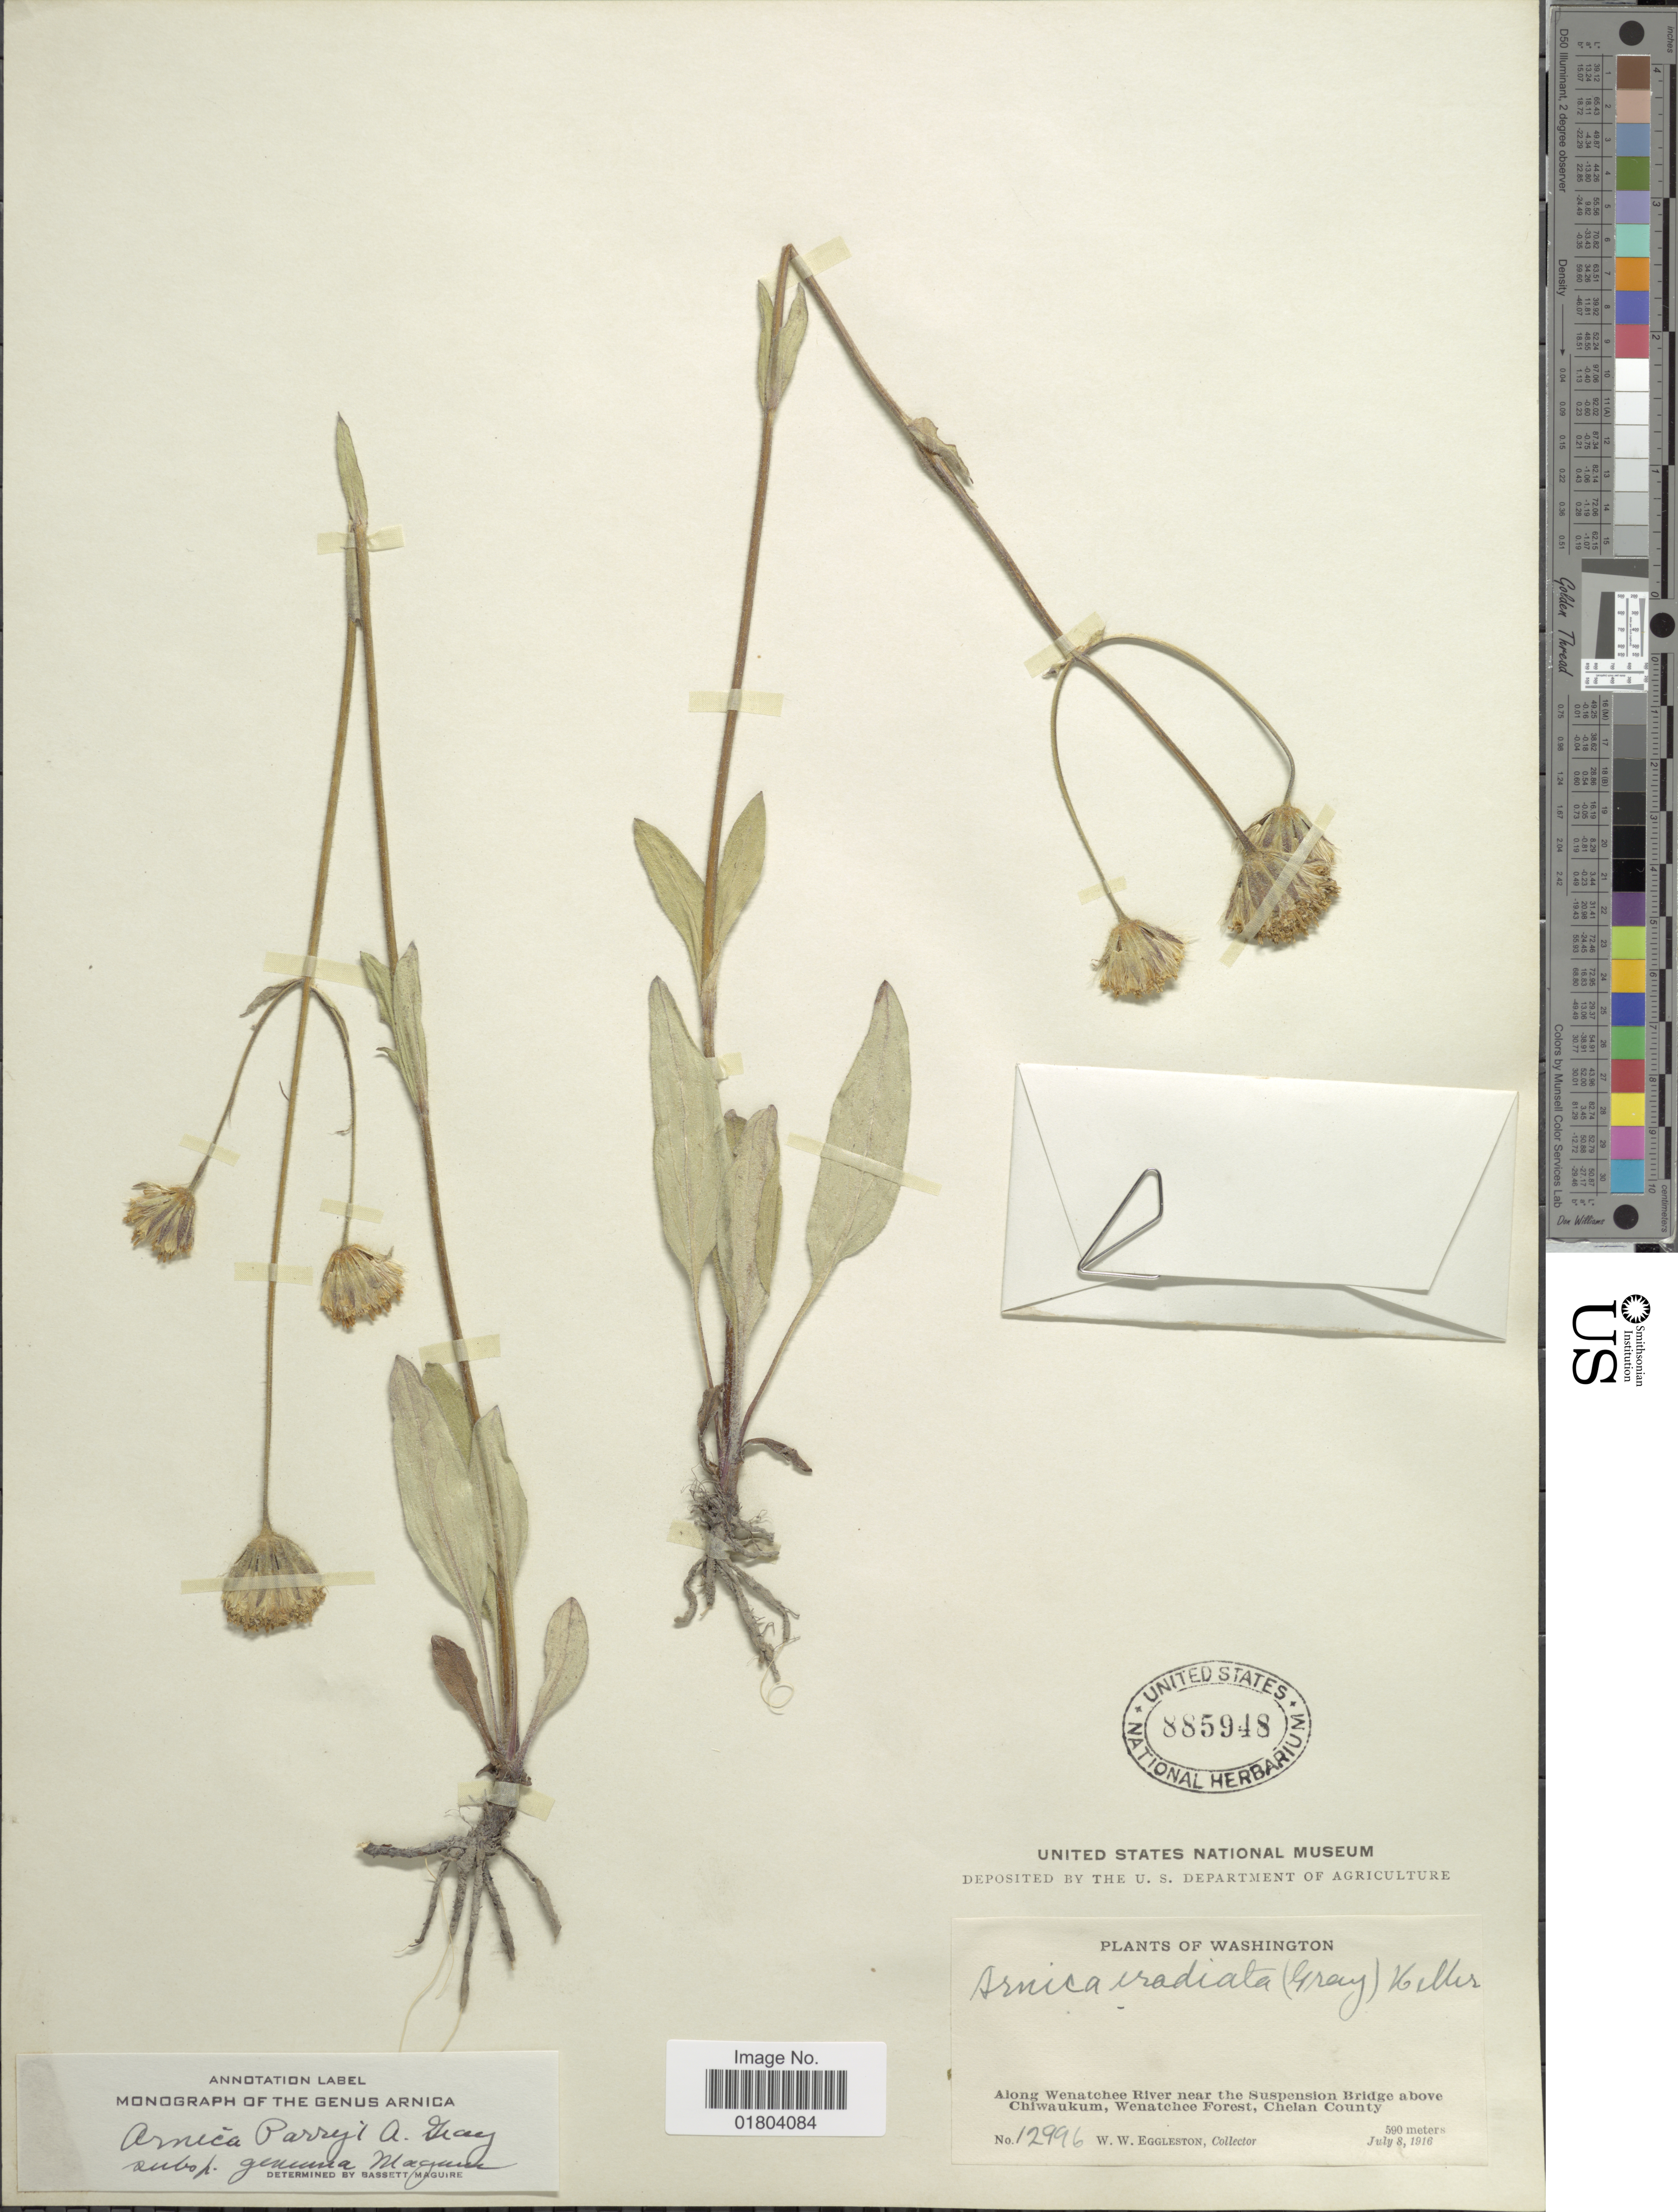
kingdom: Plantae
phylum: Tracheophyta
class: Magnoliopsida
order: Asterales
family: Asteraceae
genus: Arnica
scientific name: Arnica parryi subsp. genuina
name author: Maguire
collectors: W. W. Eggleston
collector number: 12996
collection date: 1916-07-08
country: United States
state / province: Washington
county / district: Chelan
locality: Along Wenatchee River near the Suspension bridge above Chiwaukum, Wenatchee Forest, Chelan County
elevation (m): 590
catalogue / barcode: US 885948